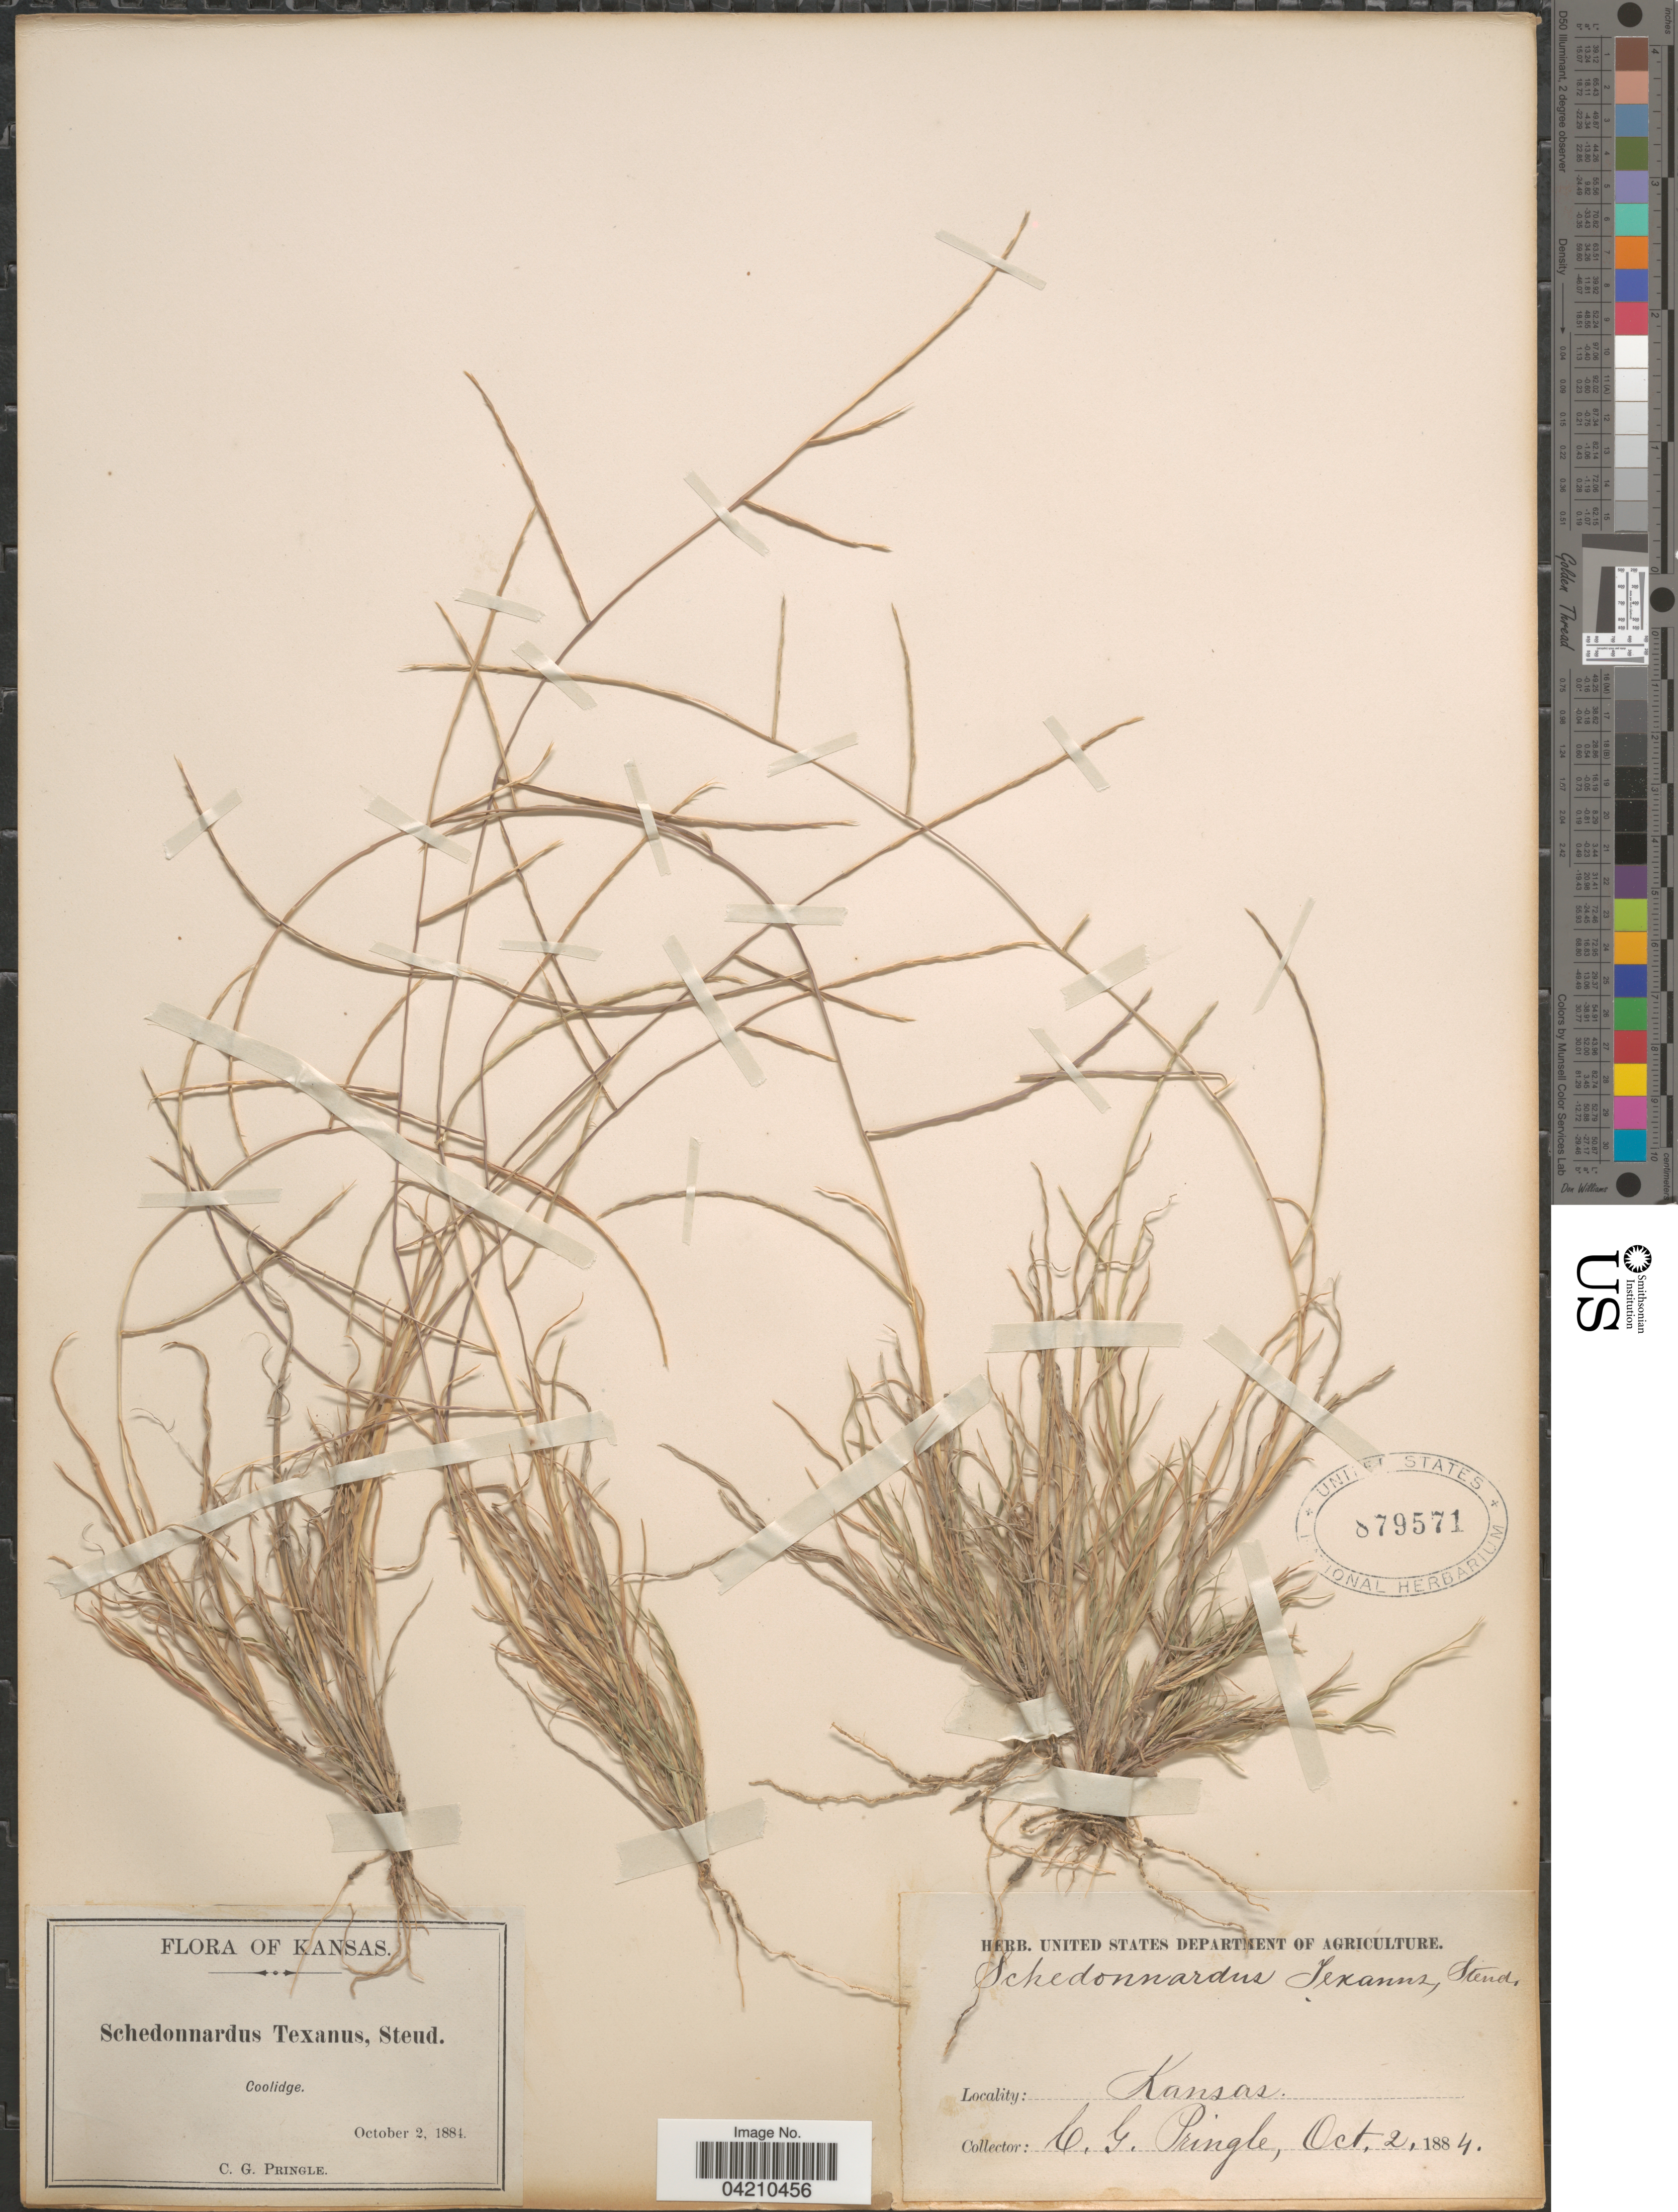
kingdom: Plantae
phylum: Tracheophyta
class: Liliopsida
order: Poales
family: Poaceae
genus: Muhlenbergia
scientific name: Muhlenbergia paniculata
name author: (Nutt.) Columbus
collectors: C. G. Pringle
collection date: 1884-10-02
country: United States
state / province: Kansas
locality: Coolidge.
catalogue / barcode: US 879571